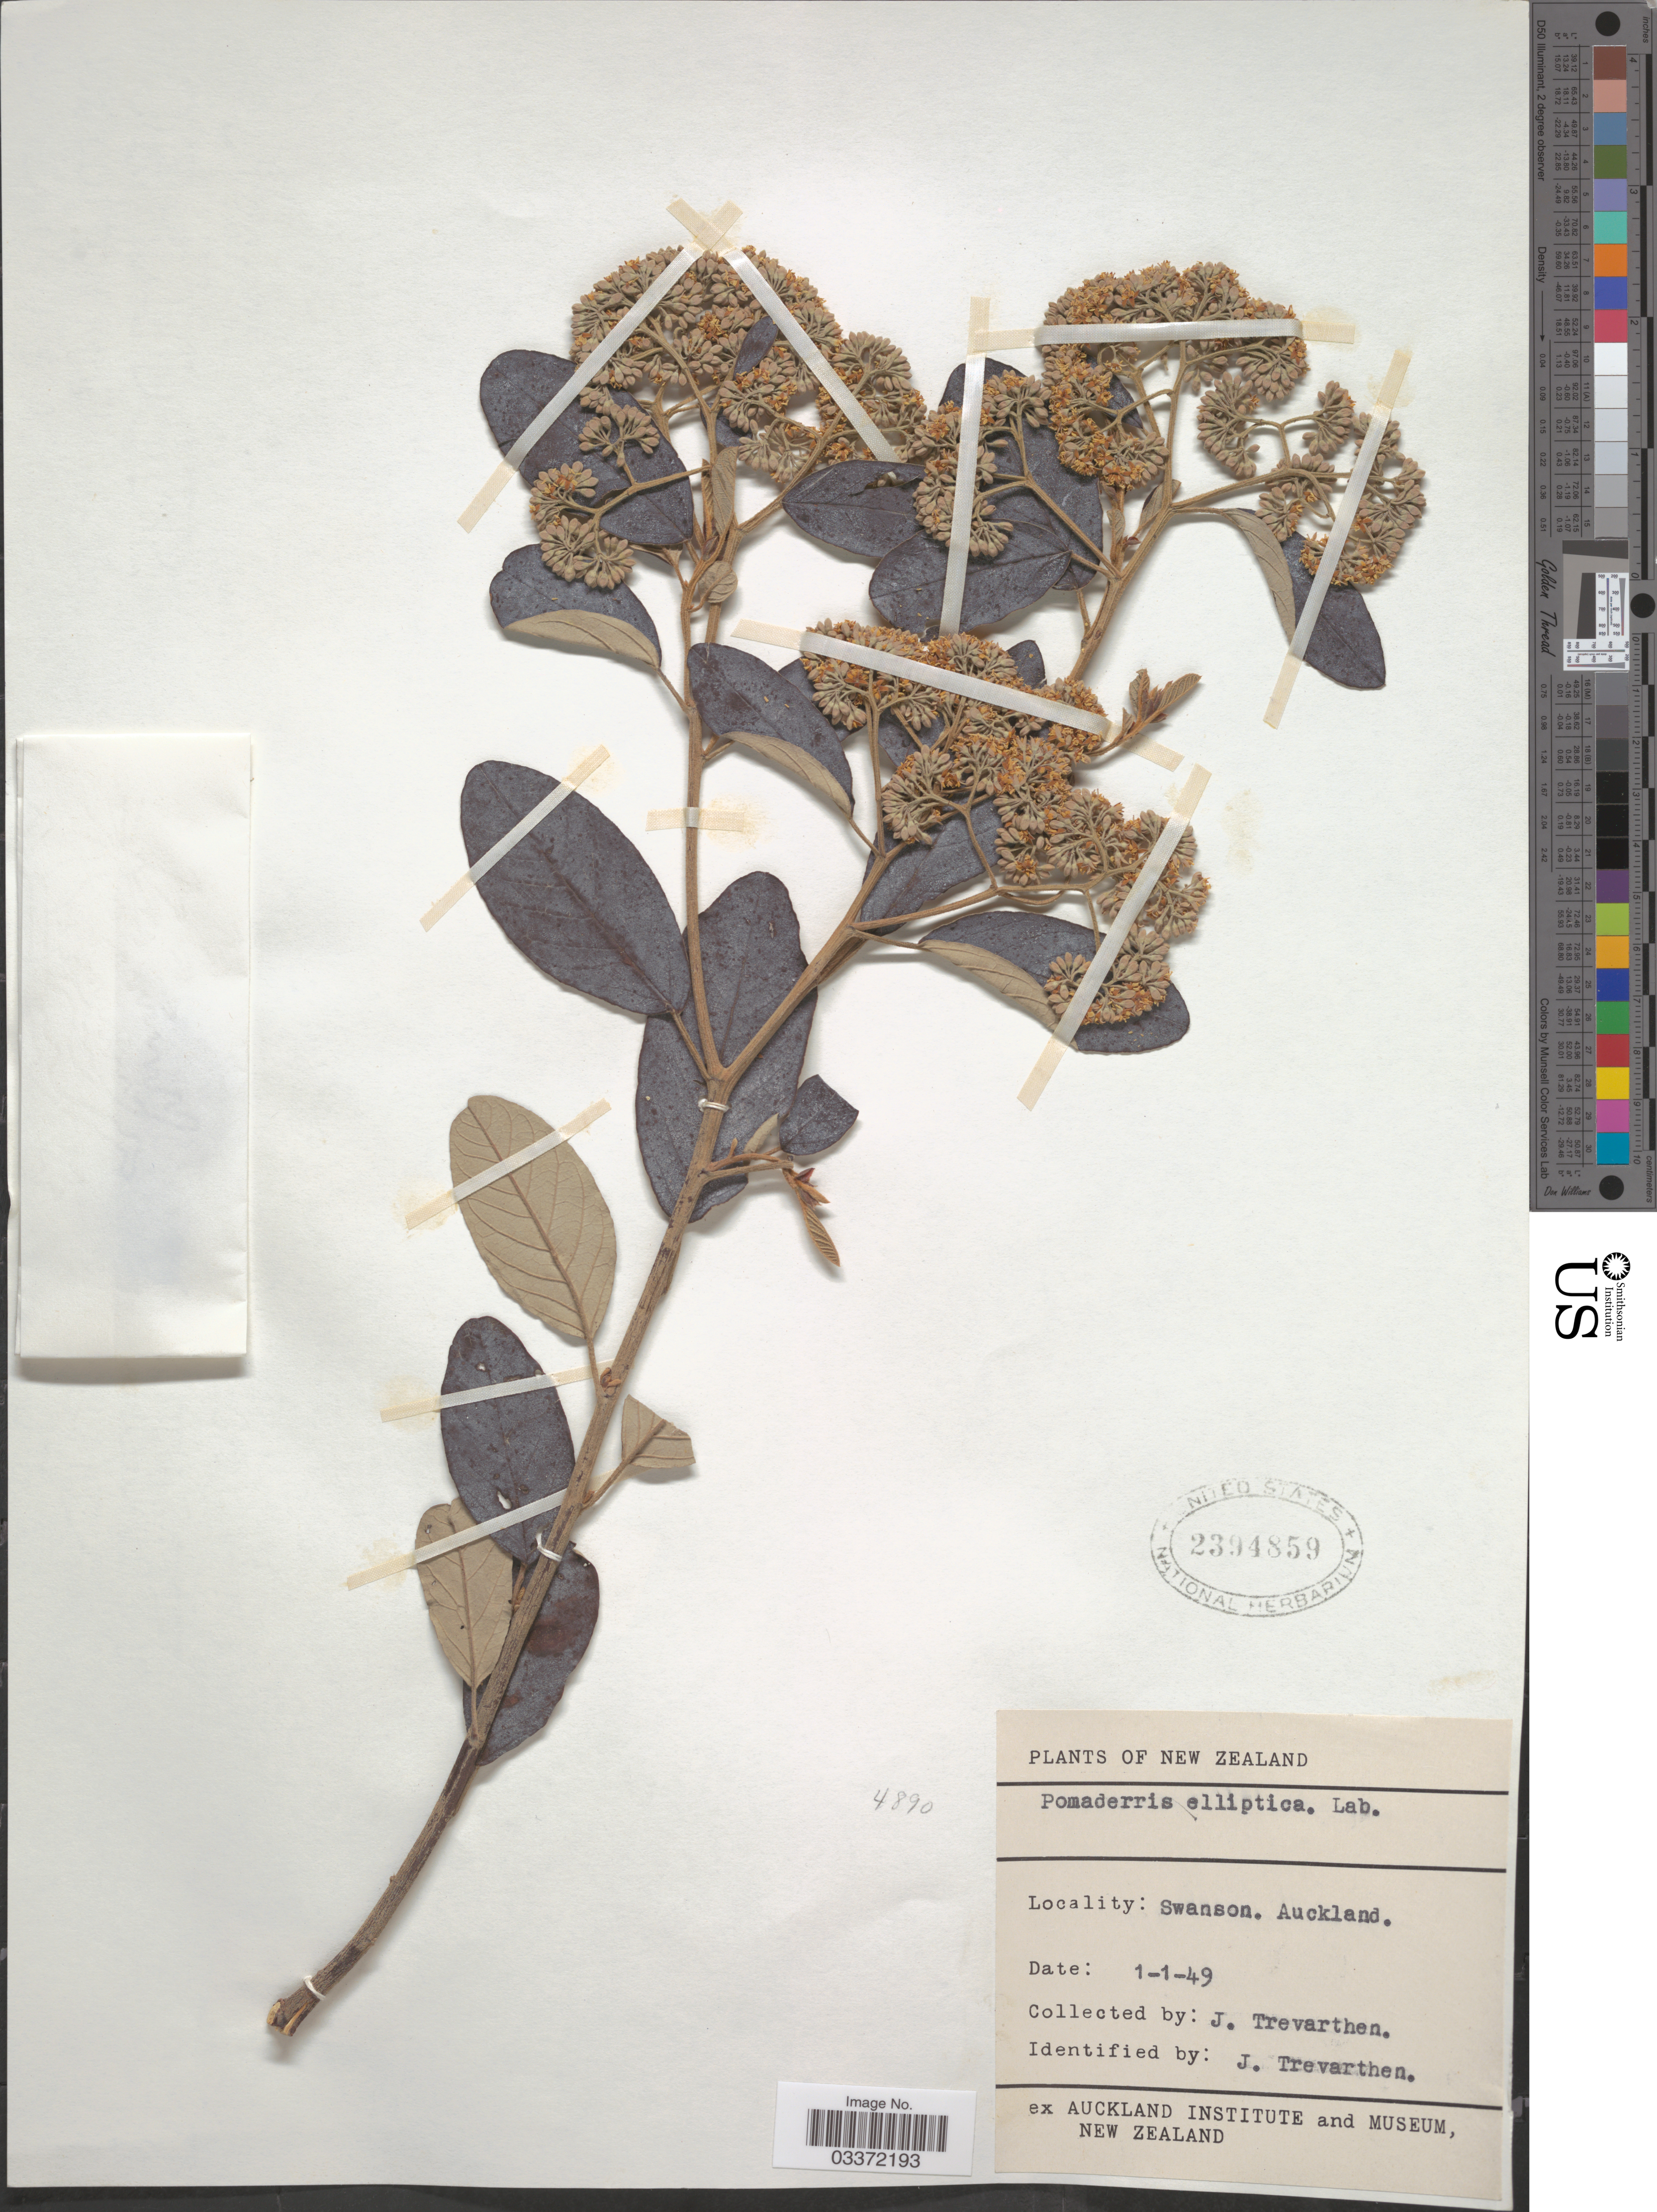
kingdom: Plantae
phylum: Tracheophyta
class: Magnoliopsida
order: Rosales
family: Rhamnaceae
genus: Pomaderris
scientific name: Pomaderris elliptica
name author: Labill.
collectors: J. Trevarthen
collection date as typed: Transcribed d/m/y: 1/1/49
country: New Zealand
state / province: Auckland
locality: Swanson.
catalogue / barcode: US 2394859